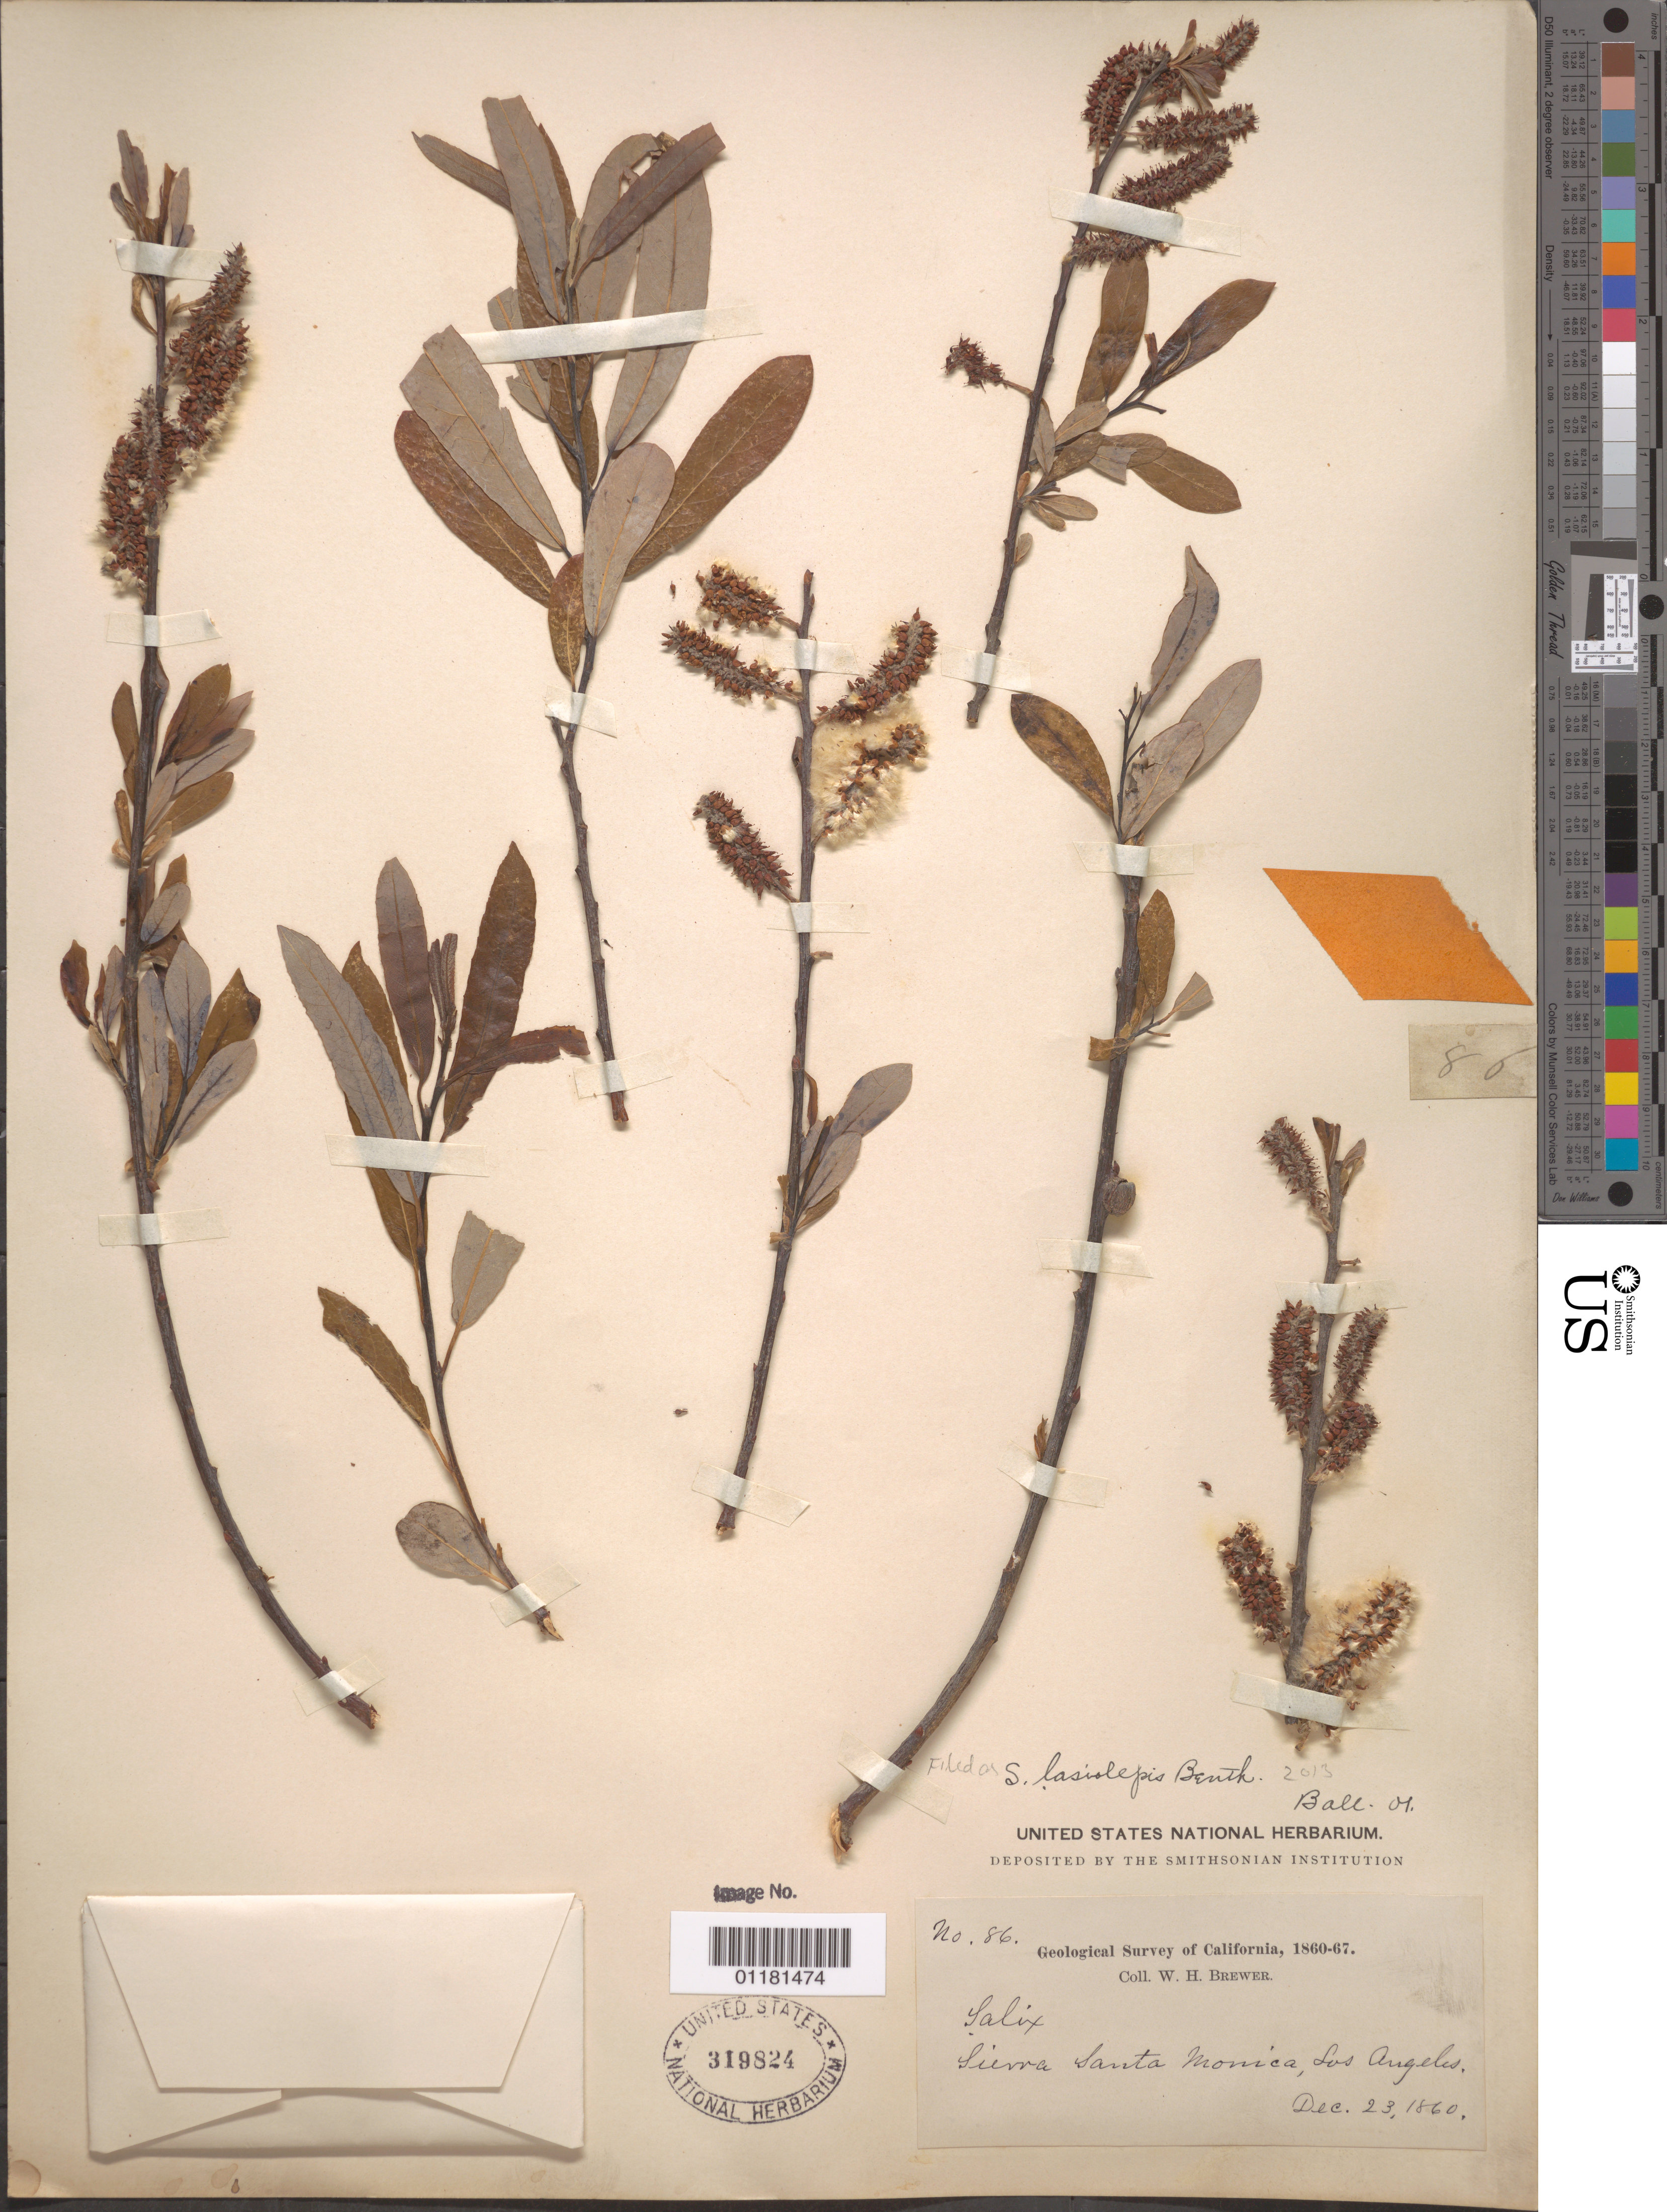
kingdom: Plantae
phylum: Tracheophyta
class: Magnoliopsida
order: Malpighiales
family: Salicaceae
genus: Salix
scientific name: Salix lasiolepis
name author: Benth.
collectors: W. H. Brewer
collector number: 86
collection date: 1860-12-23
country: United States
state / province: California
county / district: Los Angeles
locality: Sierra Santa Monica.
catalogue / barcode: US 319824